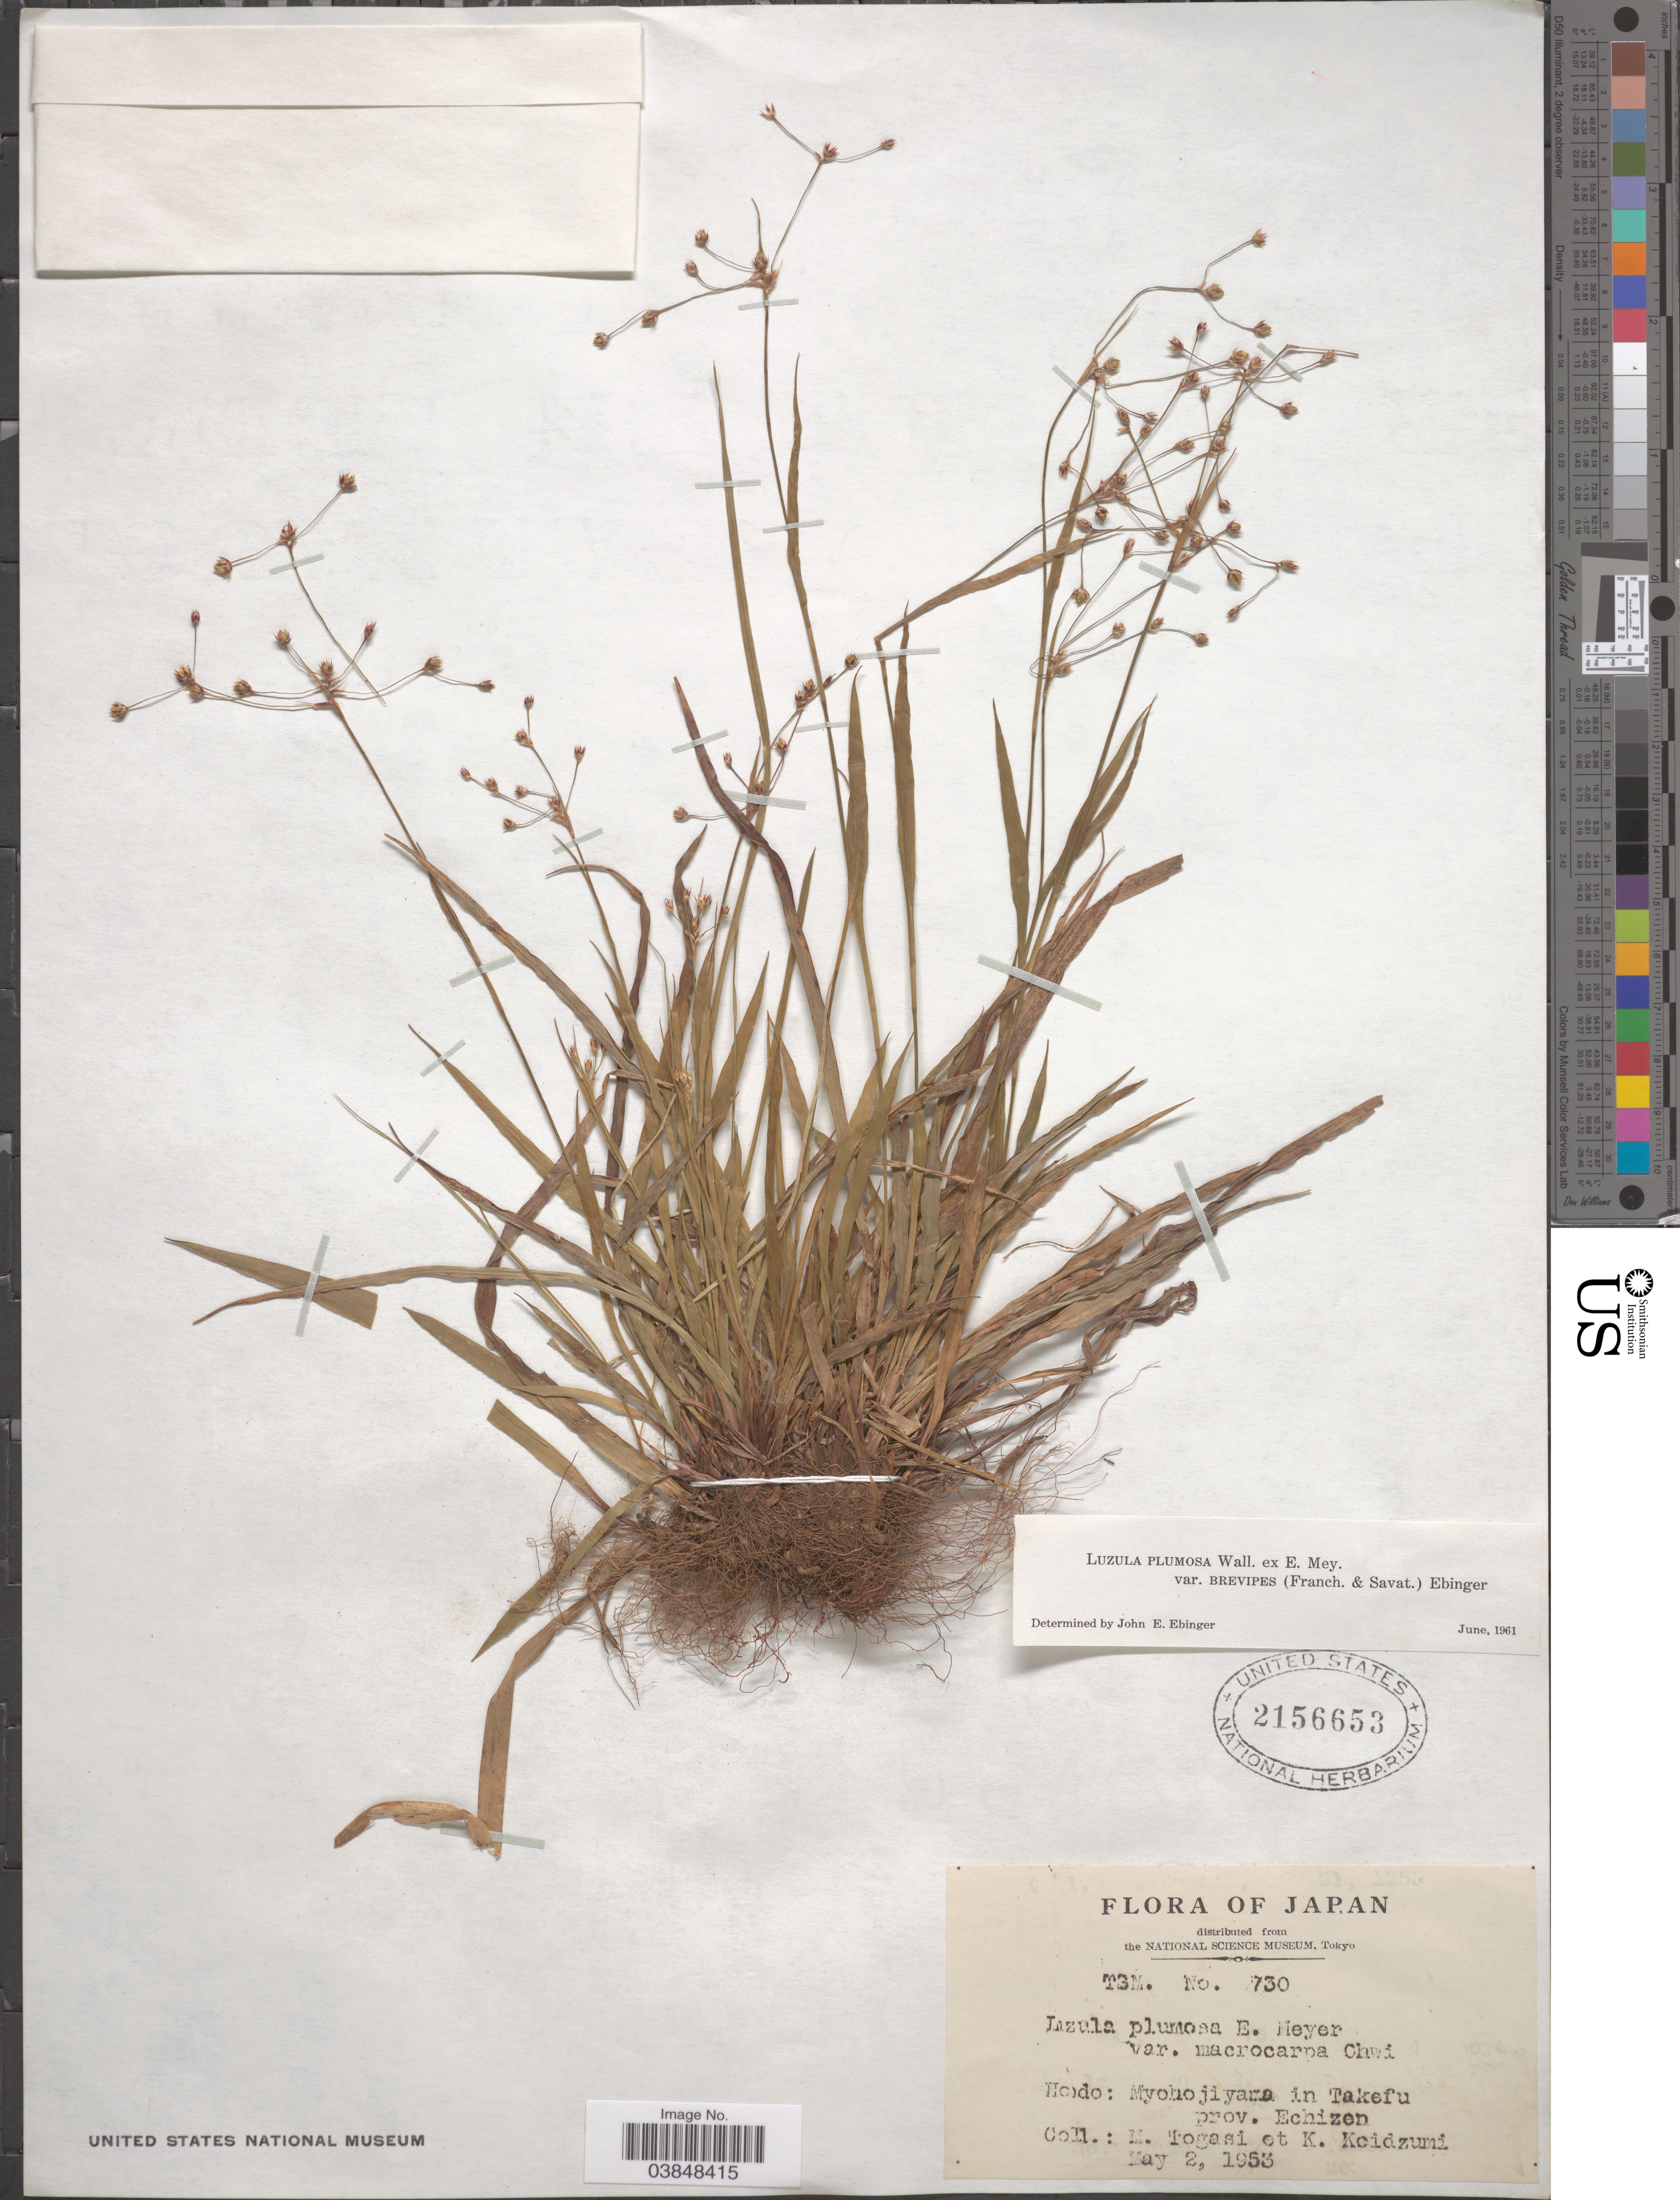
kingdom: Plantae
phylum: Tracheophyta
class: Liliopsida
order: Poales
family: Juncaceae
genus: Luzula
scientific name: Luzula plumosa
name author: E. Mey.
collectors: M. Togasi & K. Koidzumi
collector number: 730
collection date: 1953-05-02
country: Japan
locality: Hondo: Myohojiyama in Takefu prov. Echizen.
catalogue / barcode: US 2156653